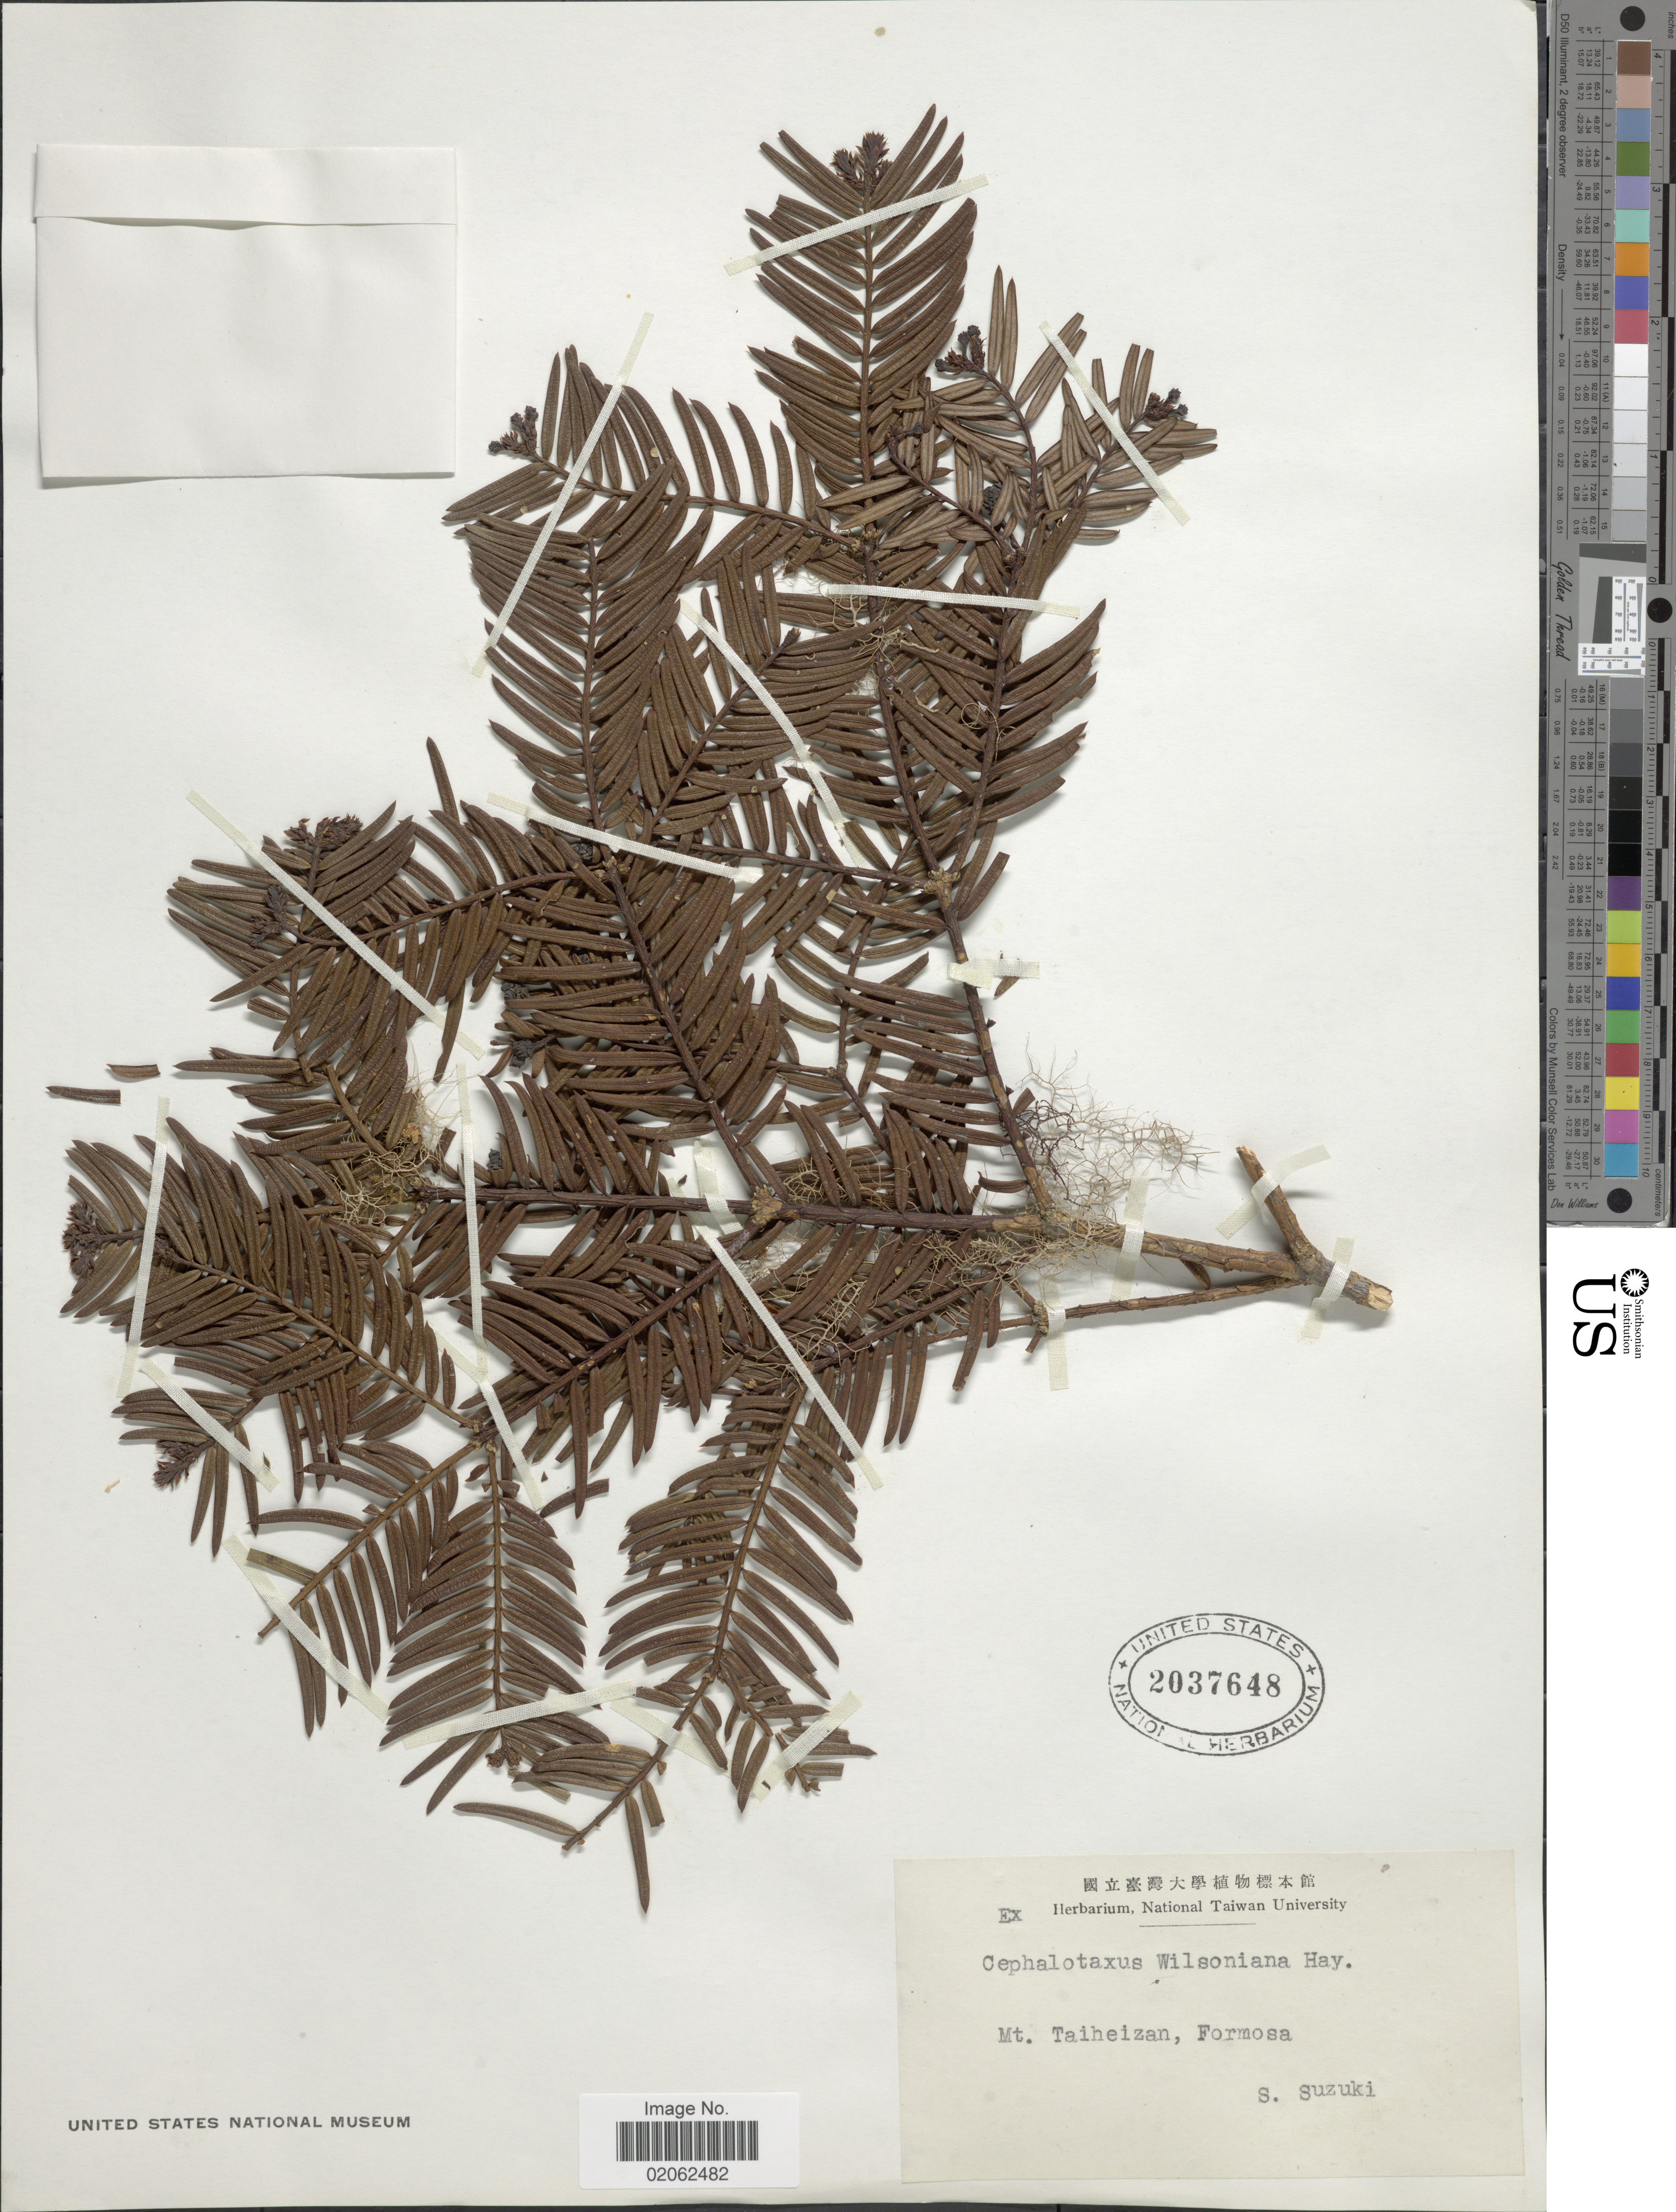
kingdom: Plantae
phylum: Tracheophyta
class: Pinopsida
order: Pinales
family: Cephalotaxaceae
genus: Cephalotaxus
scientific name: Cephalotaxus wilsoniana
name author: Hayata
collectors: S. Suzuki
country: Taiwan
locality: Mt. Taiheizan, Formosa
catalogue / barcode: US 2037648